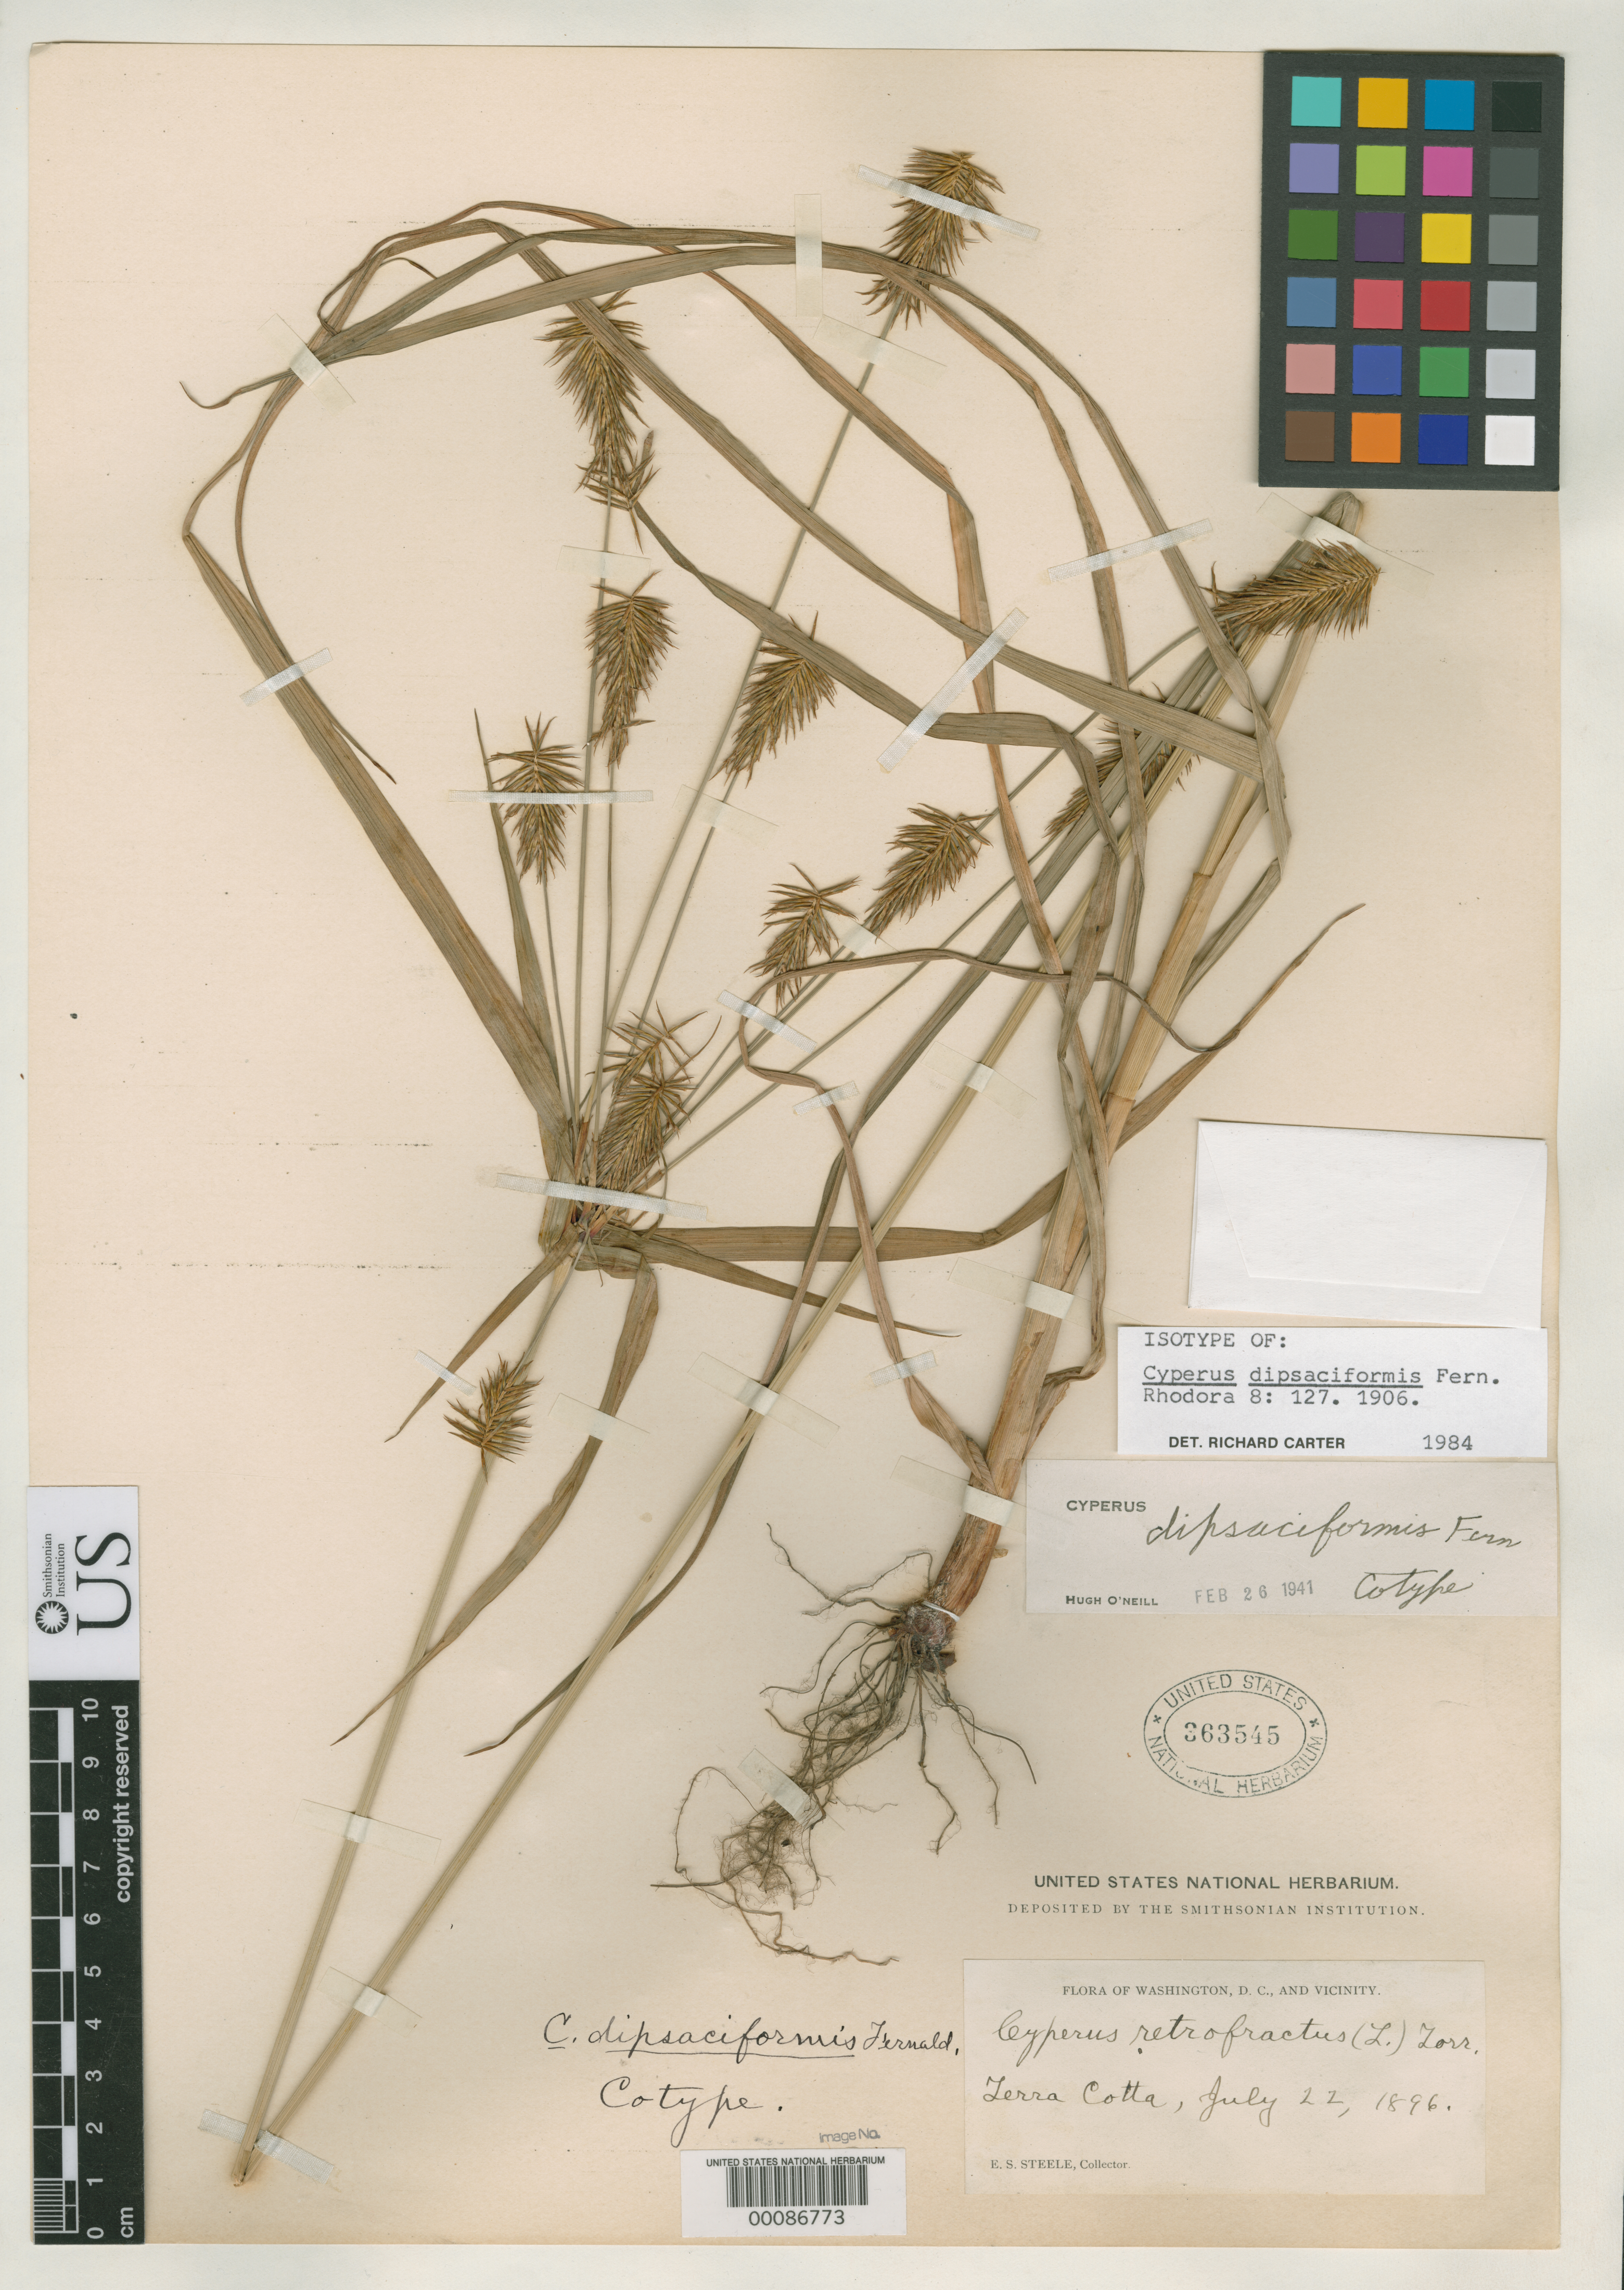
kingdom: Plantae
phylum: Tracheophyta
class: Liliopsida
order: Poales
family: Cyperaceae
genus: Cyperus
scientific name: Cyperus dipsaciformis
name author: Fernald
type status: Isotype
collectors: E. Steele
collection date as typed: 22 Jul 1896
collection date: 1896-07-22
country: United States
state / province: District of Columbia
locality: Washington, D.C. and vicinity.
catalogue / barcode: US 363545